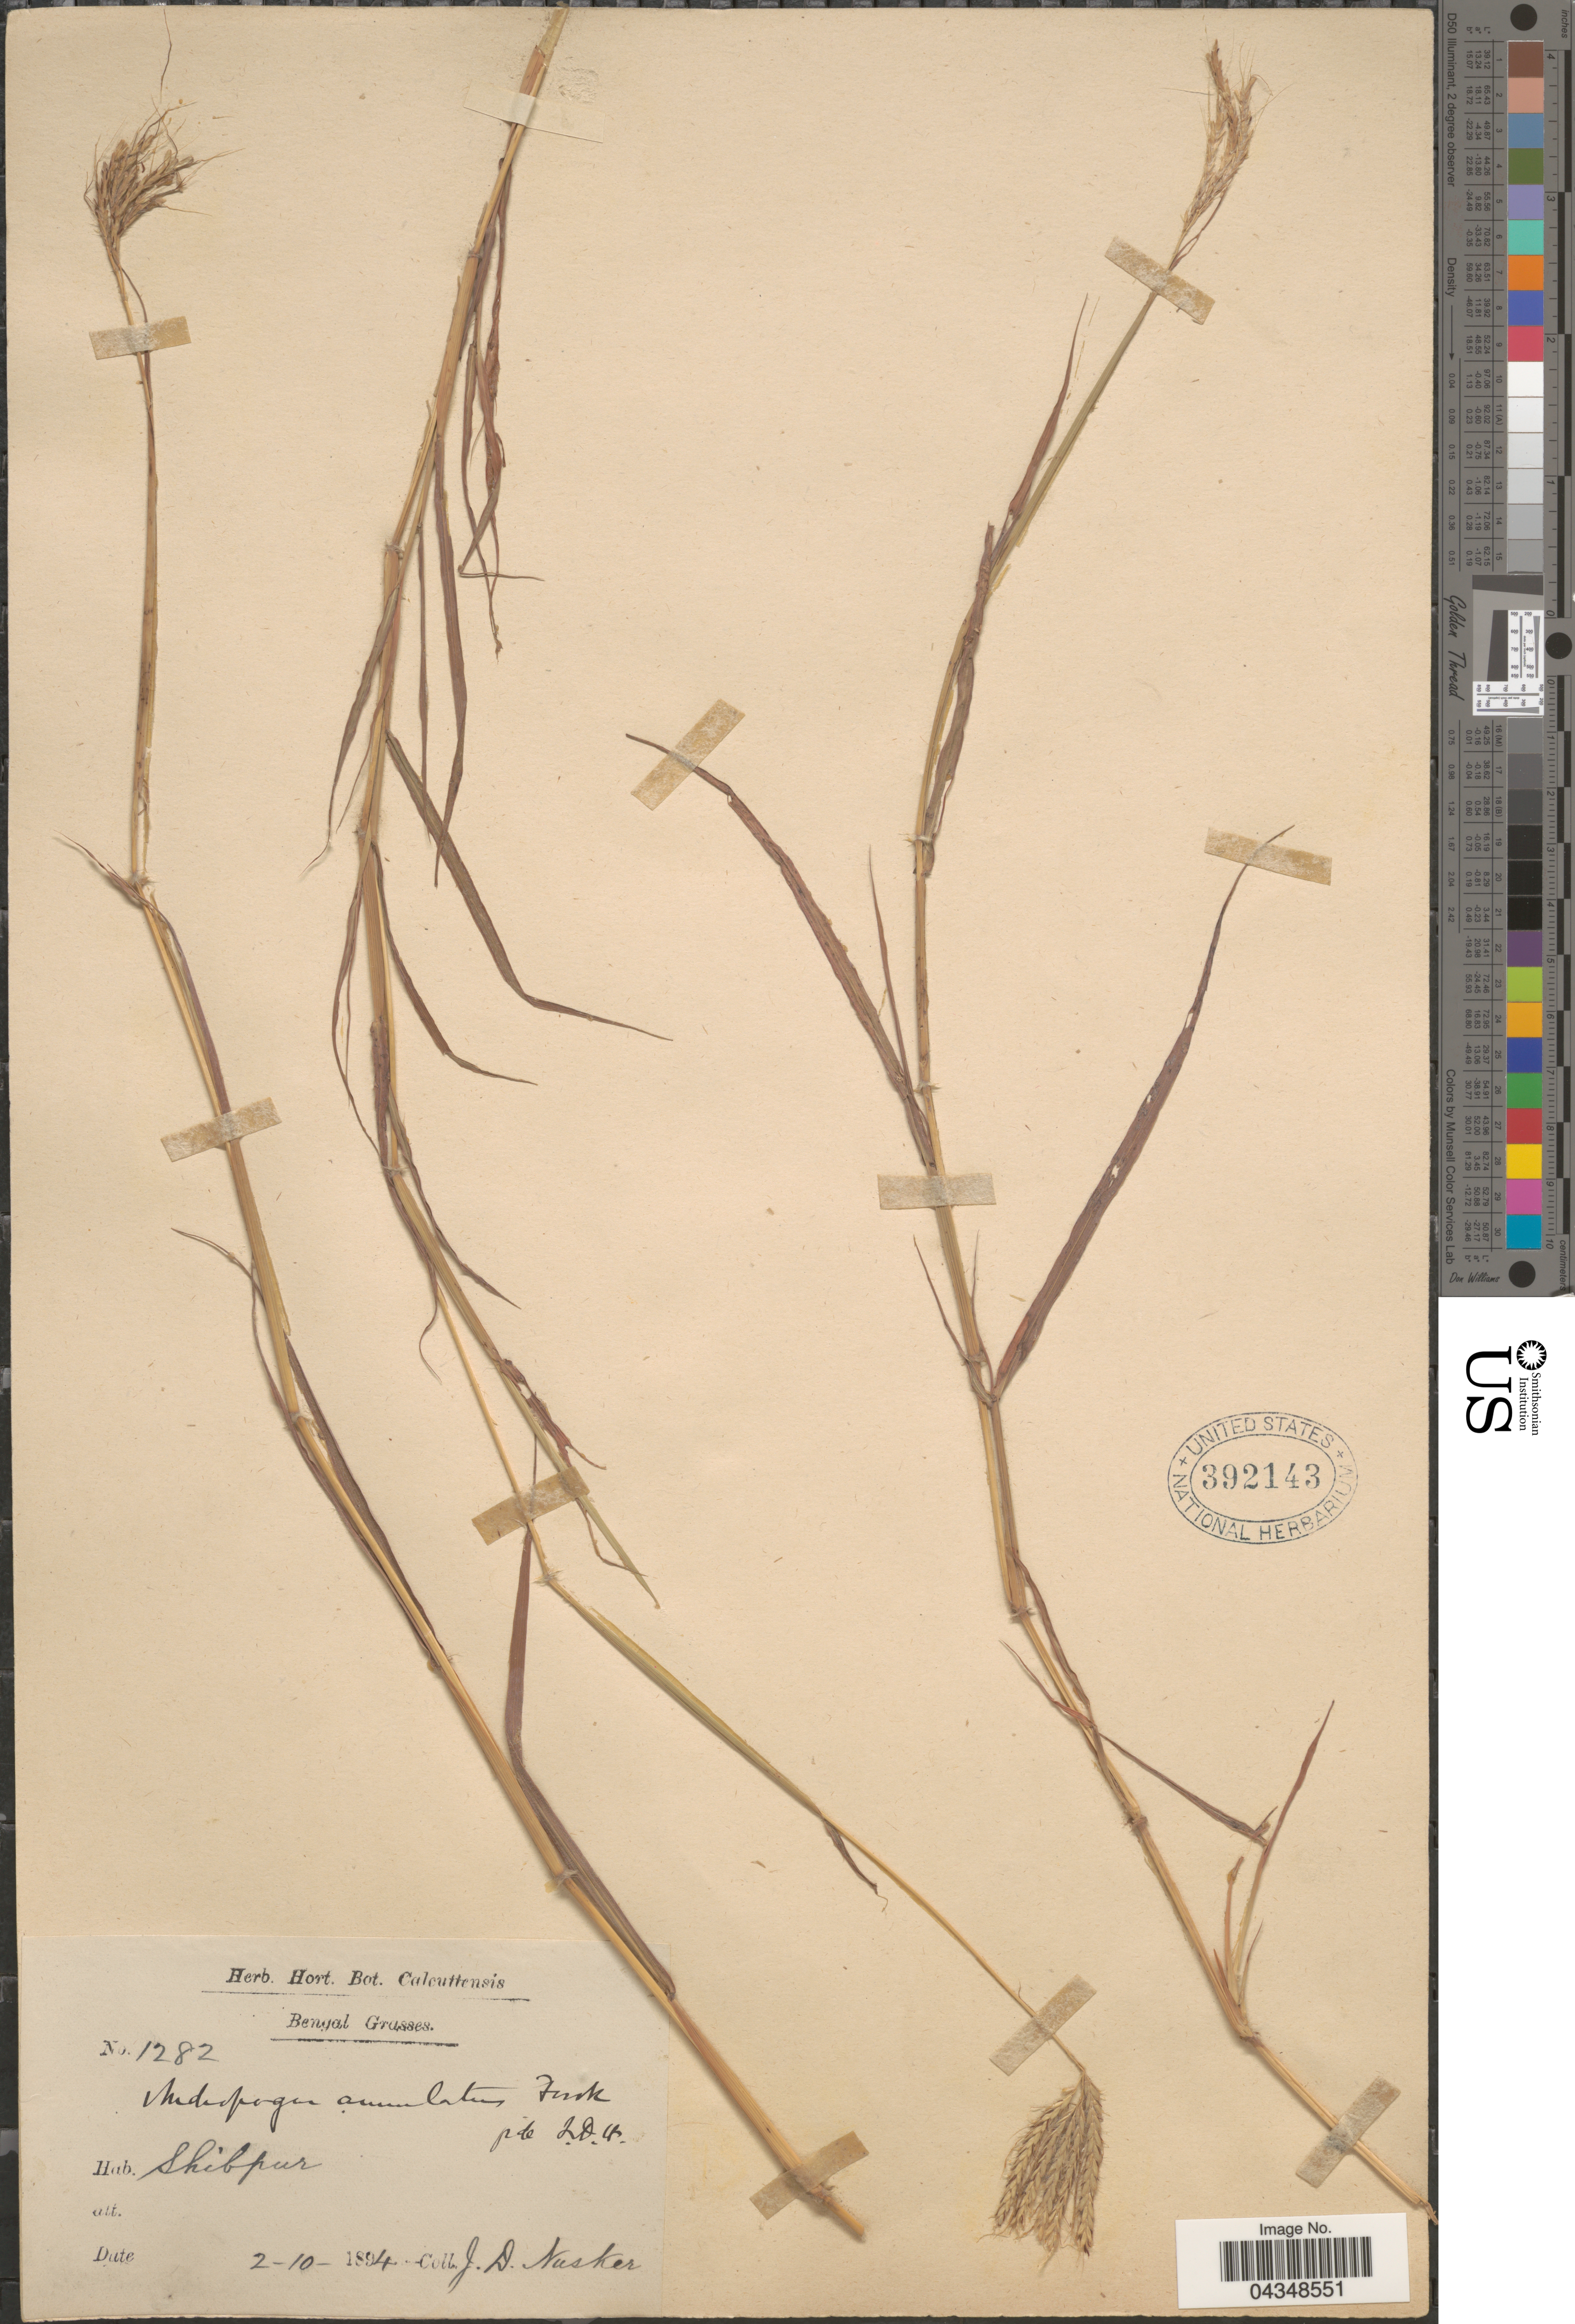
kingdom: Plantae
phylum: Tracheophyta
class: Liliopsida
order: Poales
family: Poaceae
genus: Bothriochloa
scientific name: Bothriochloa bladhii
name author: (Retz.) S.T. Blake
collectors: J. Nusker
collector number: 1282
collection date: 1894-10-02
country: India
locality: Shibpur.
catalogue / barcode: US 392143